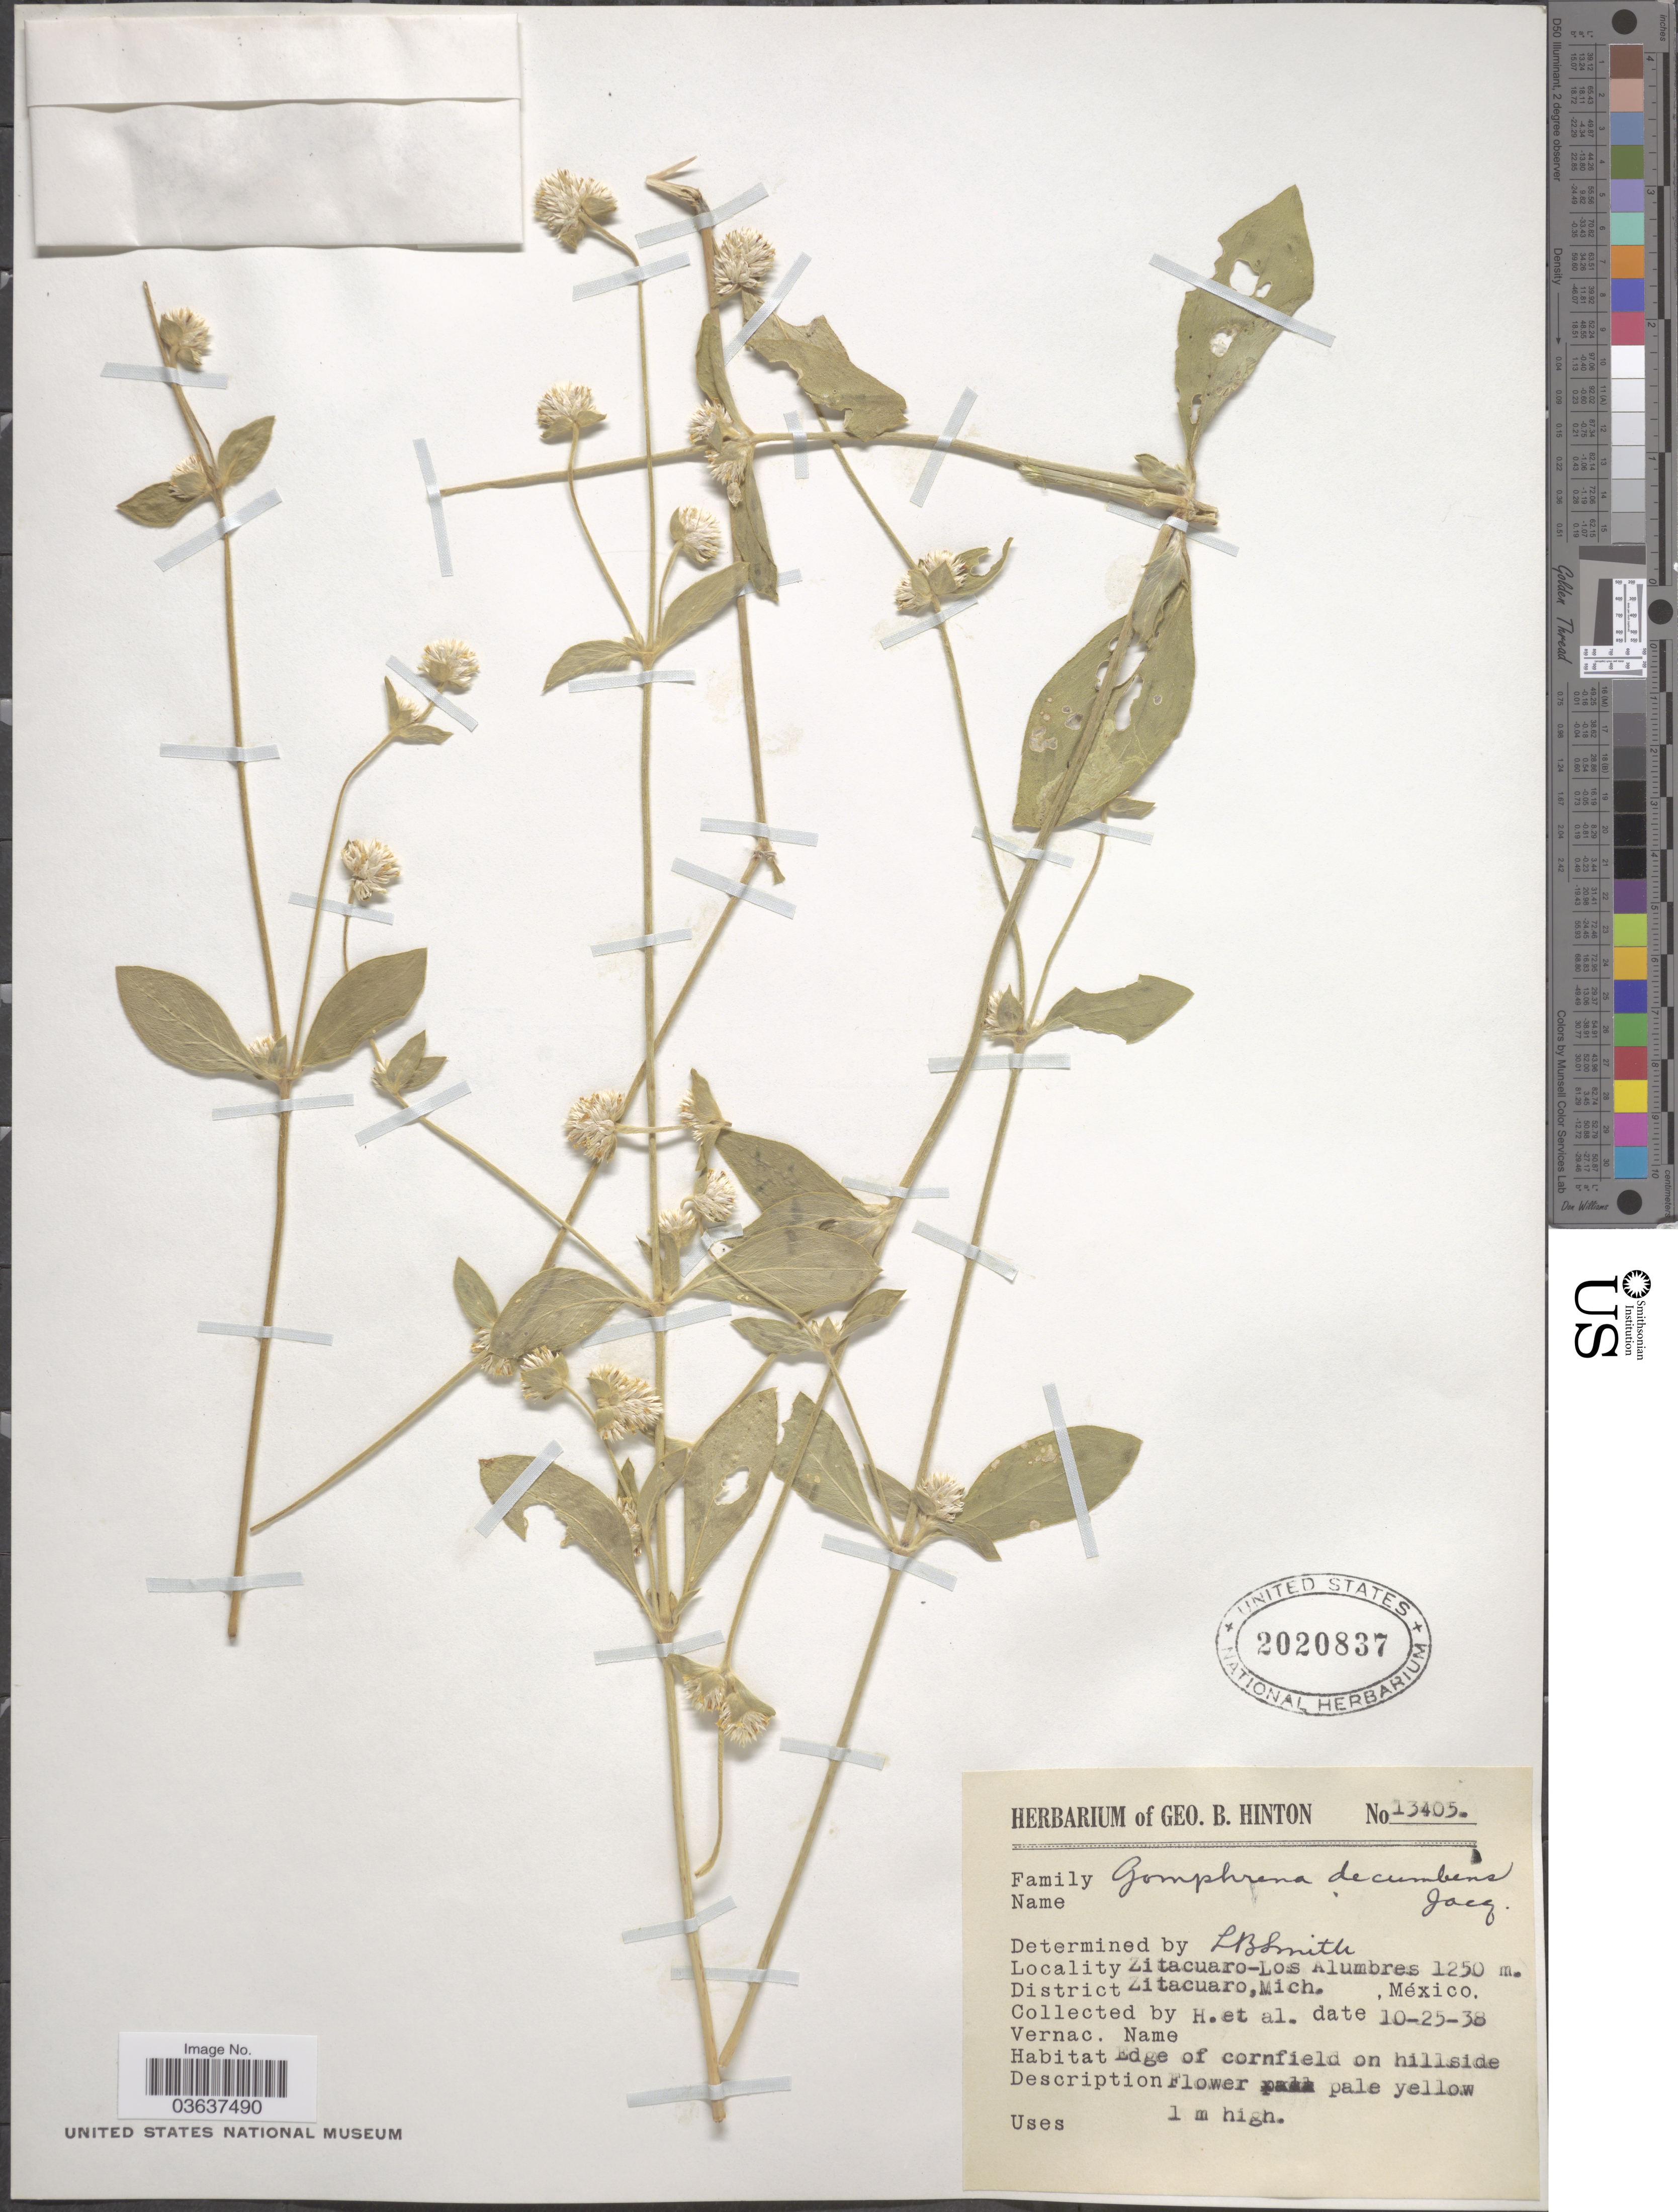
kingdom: Plantae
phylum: Tracheophyta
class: Magnoliopsida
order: Caryophyllales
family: Amaranthaceae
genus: Gomphrena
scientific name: Gomphrena decumbens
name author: Jacq.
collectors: G. B. Hinton & et al.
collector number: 13405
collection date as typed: Transcribed d/m/y: 25/10/38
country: Mexico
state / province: Michoacán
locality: Zitacuaro-Los Alumbres. District Zitacuaro.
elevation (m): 1250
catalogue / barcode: US 2020837